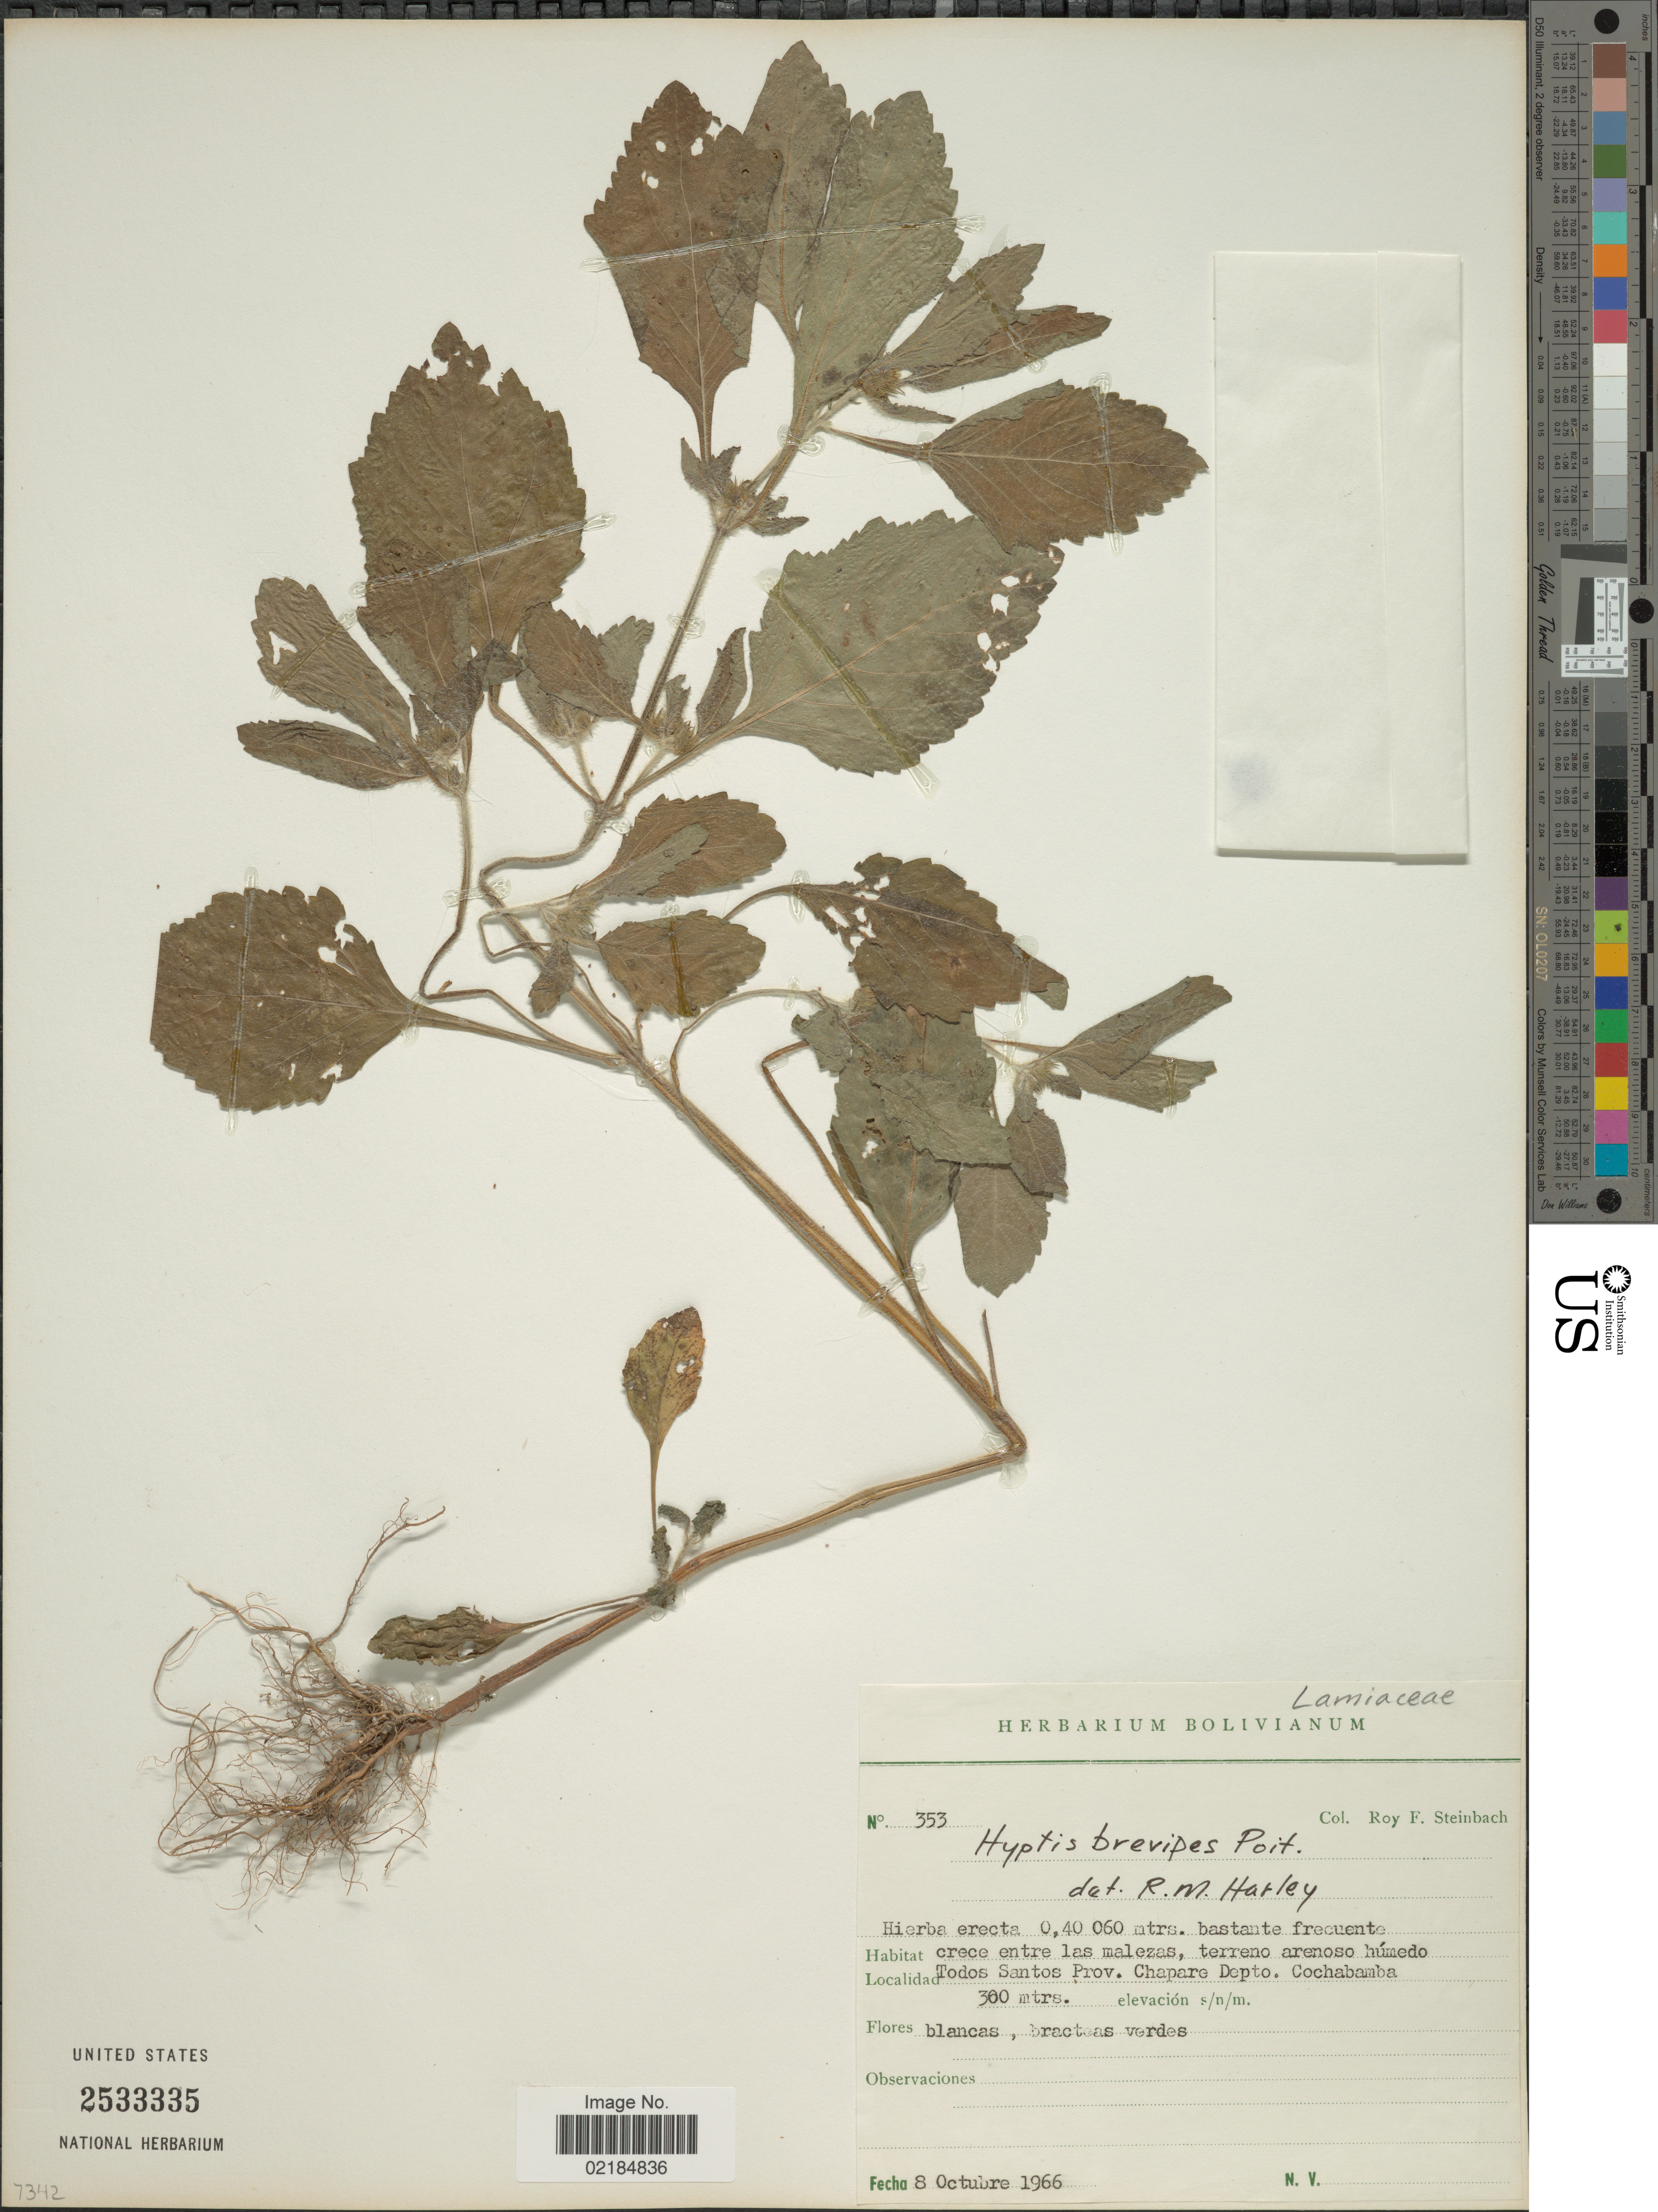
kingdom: Plantae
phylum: Tracheophyta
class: Magnoliopsida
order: Lamiales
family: Lamiaceae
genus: Hyptis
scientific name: Hyptis brevipes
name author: Poit.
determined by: Harley, R. M.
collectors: R. F. Steinbach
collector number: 353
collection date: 1966-10-08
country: Bolivia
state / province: Cochabamba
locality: Todos Santo Prov. Chapare, Depto. Cochabamba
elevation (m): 300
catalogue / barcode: US 2533335